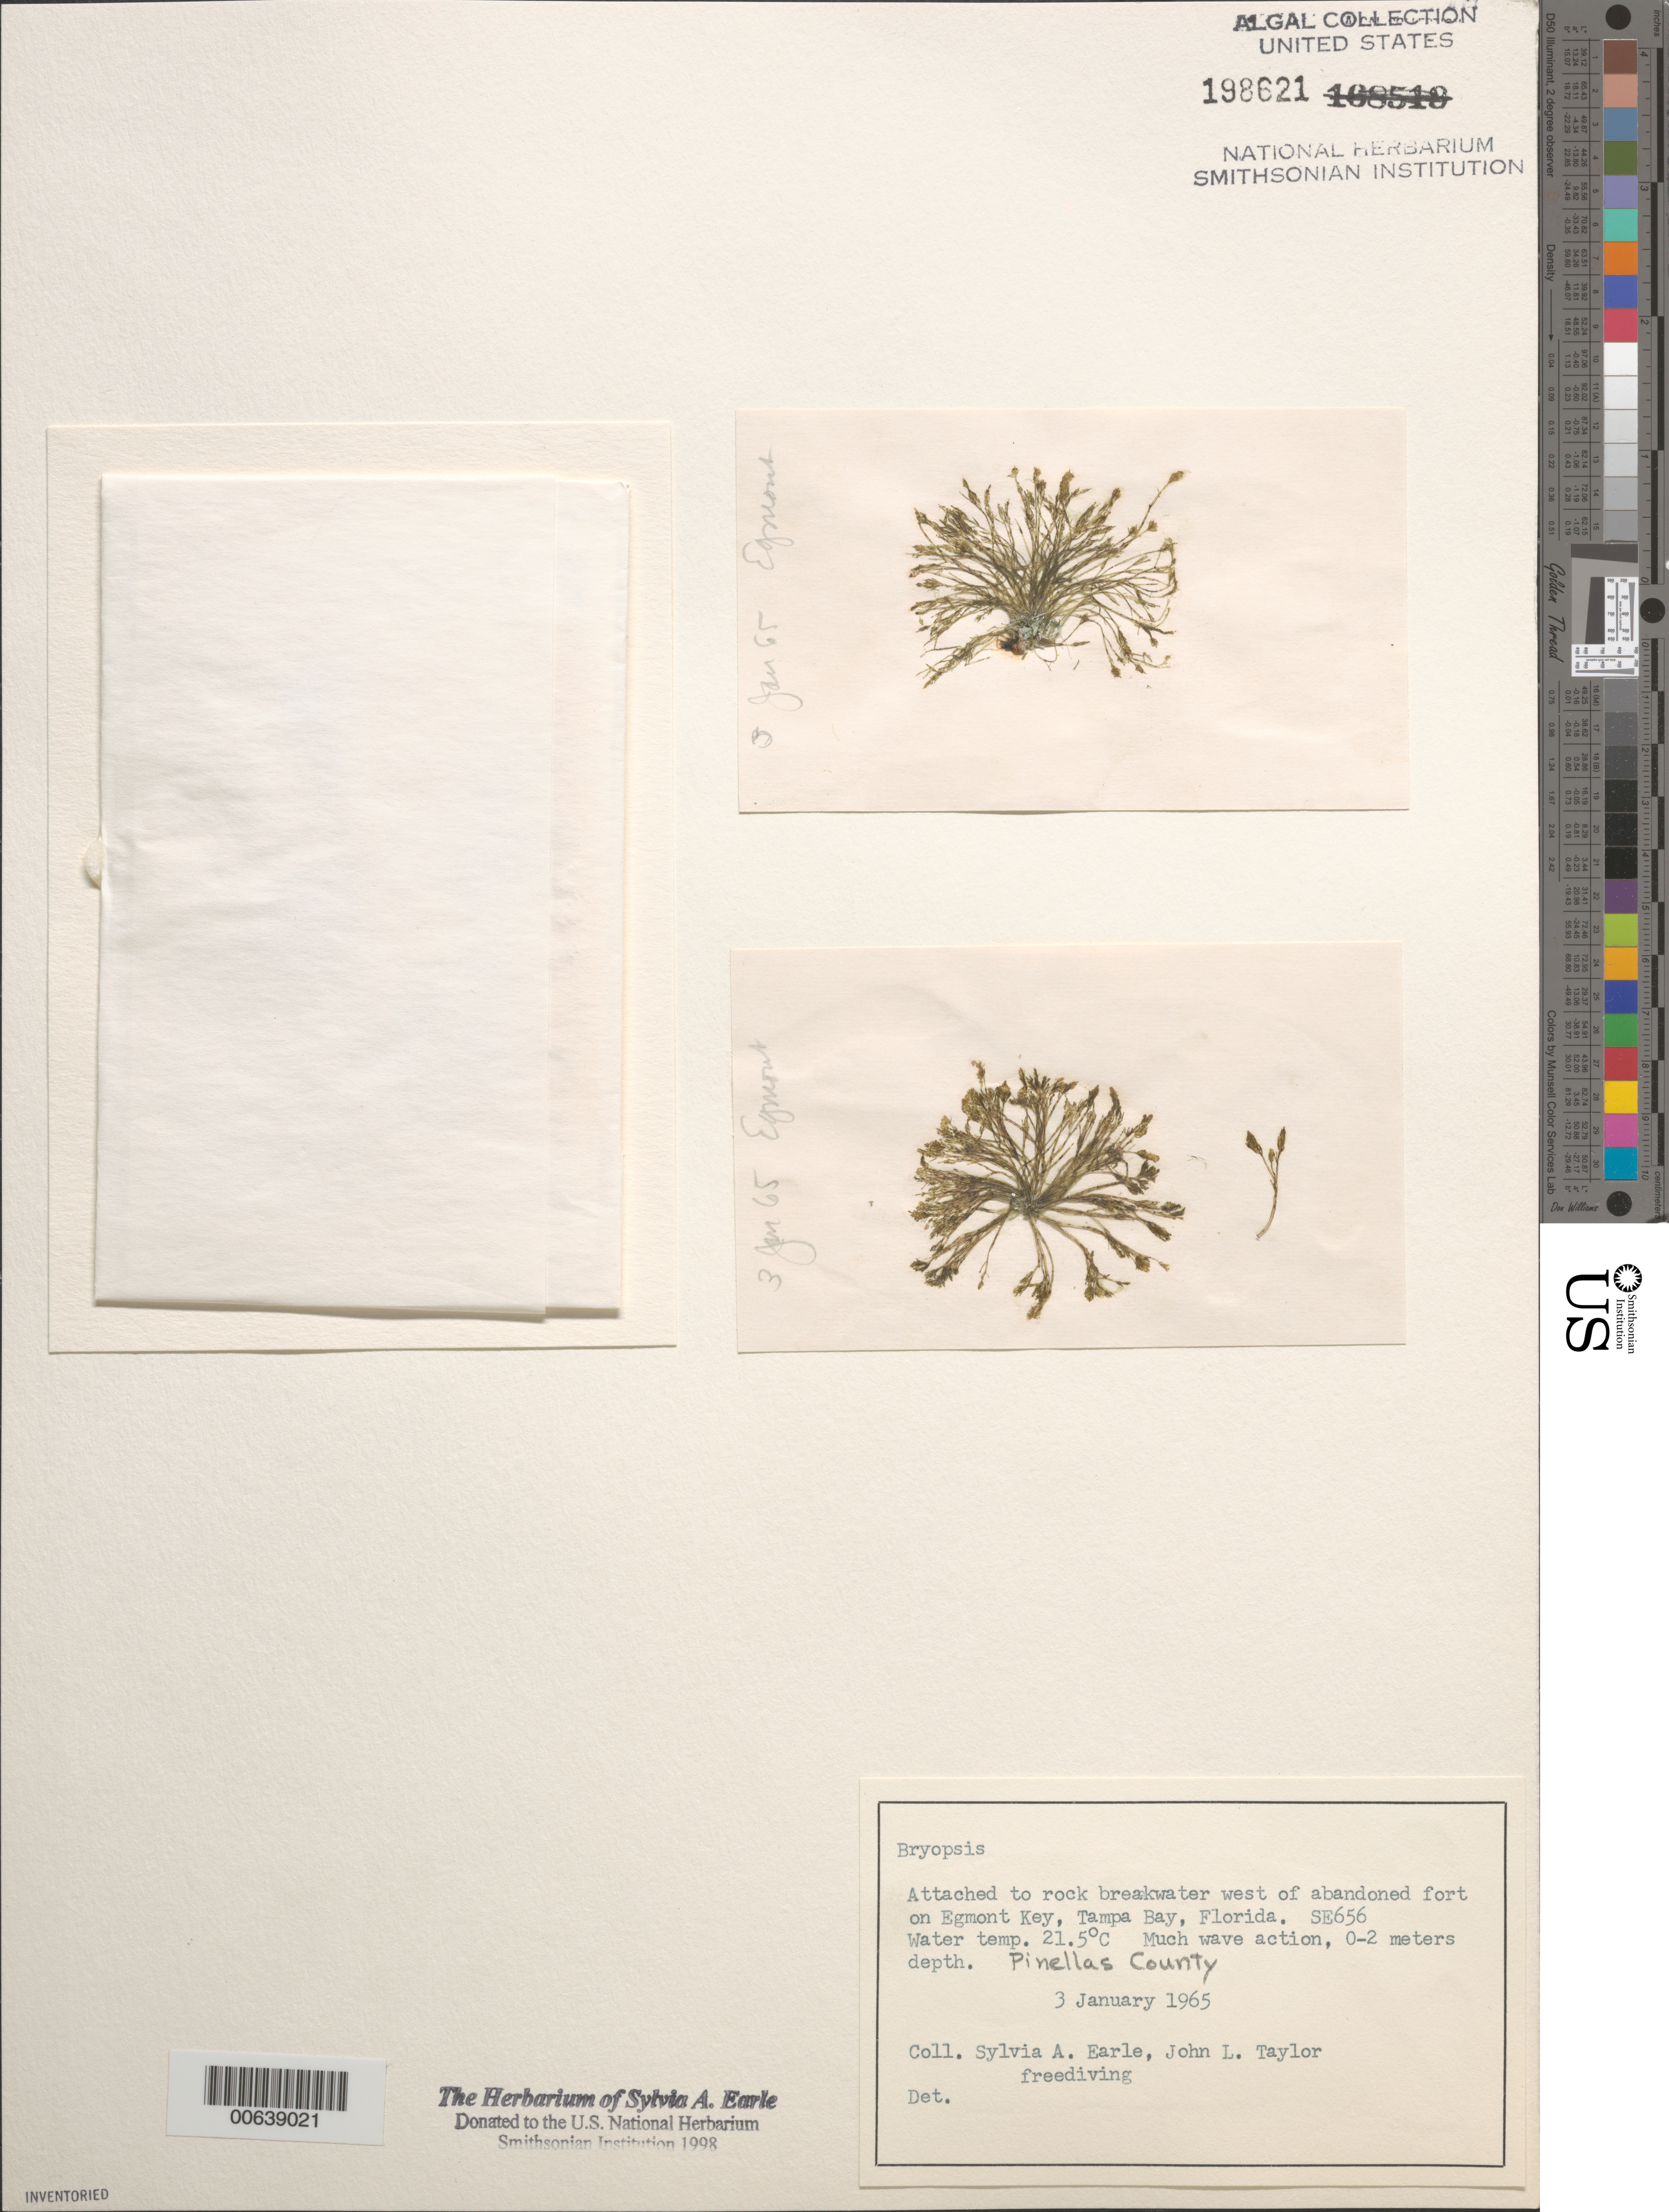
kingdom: Plantae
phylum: Chlorophyta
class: Ulvophyceae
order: Bryopsidales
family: Bryopsidaceae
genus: Bryopsis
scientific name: Bryopsis sp.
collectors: S. A. Earle & J. L. Taylor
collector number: SE 656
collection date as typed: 03 Jan 1965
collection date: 1965-01-03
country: United States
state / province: Florida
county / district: Hillsborough County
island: Egmont Key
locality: Tampa Bay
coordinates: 27 34.86'N, 82 45.9'W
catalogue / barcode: US 198621